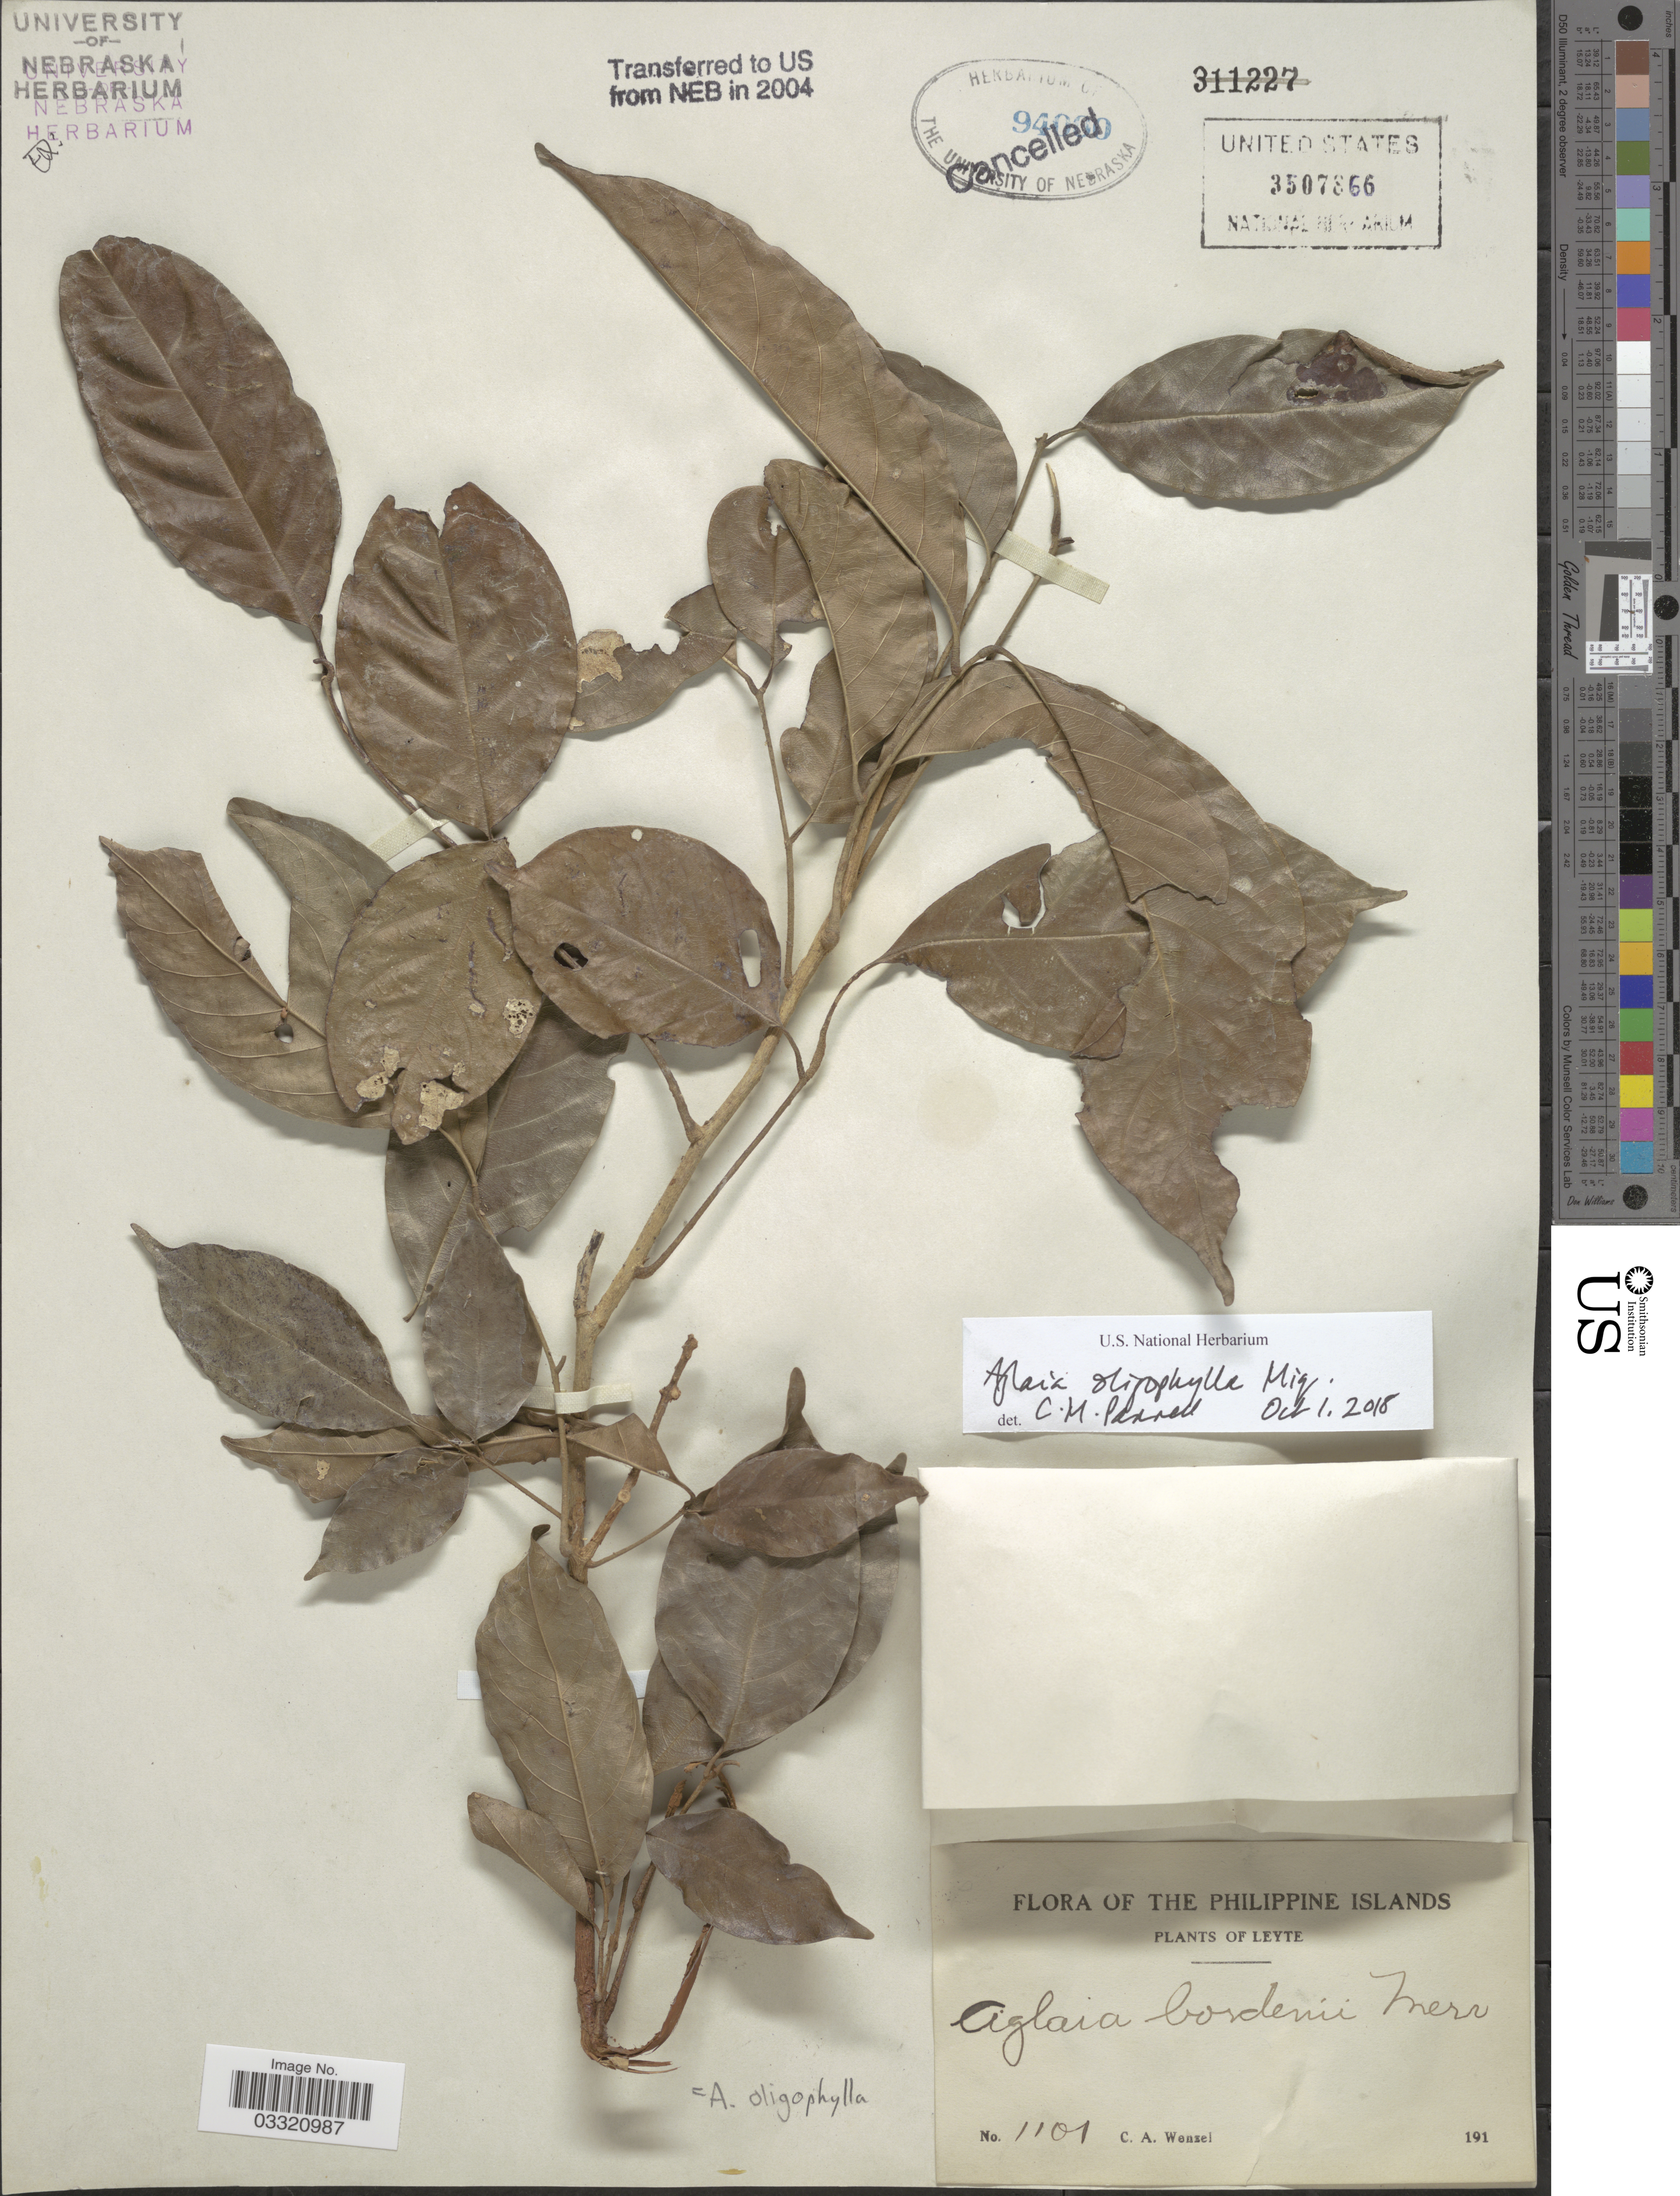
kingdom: Plantae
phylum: Tracheophyta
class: Magnoliopsida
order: Sapindales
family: Meliaceae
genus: Aglaia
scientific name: Aglaia oligophylla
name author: Miq.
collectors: C. Wenzel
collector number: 1101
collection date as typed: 191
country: Philippines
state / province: Eastern Visayas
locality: Leyte.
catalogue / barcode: US 3507866